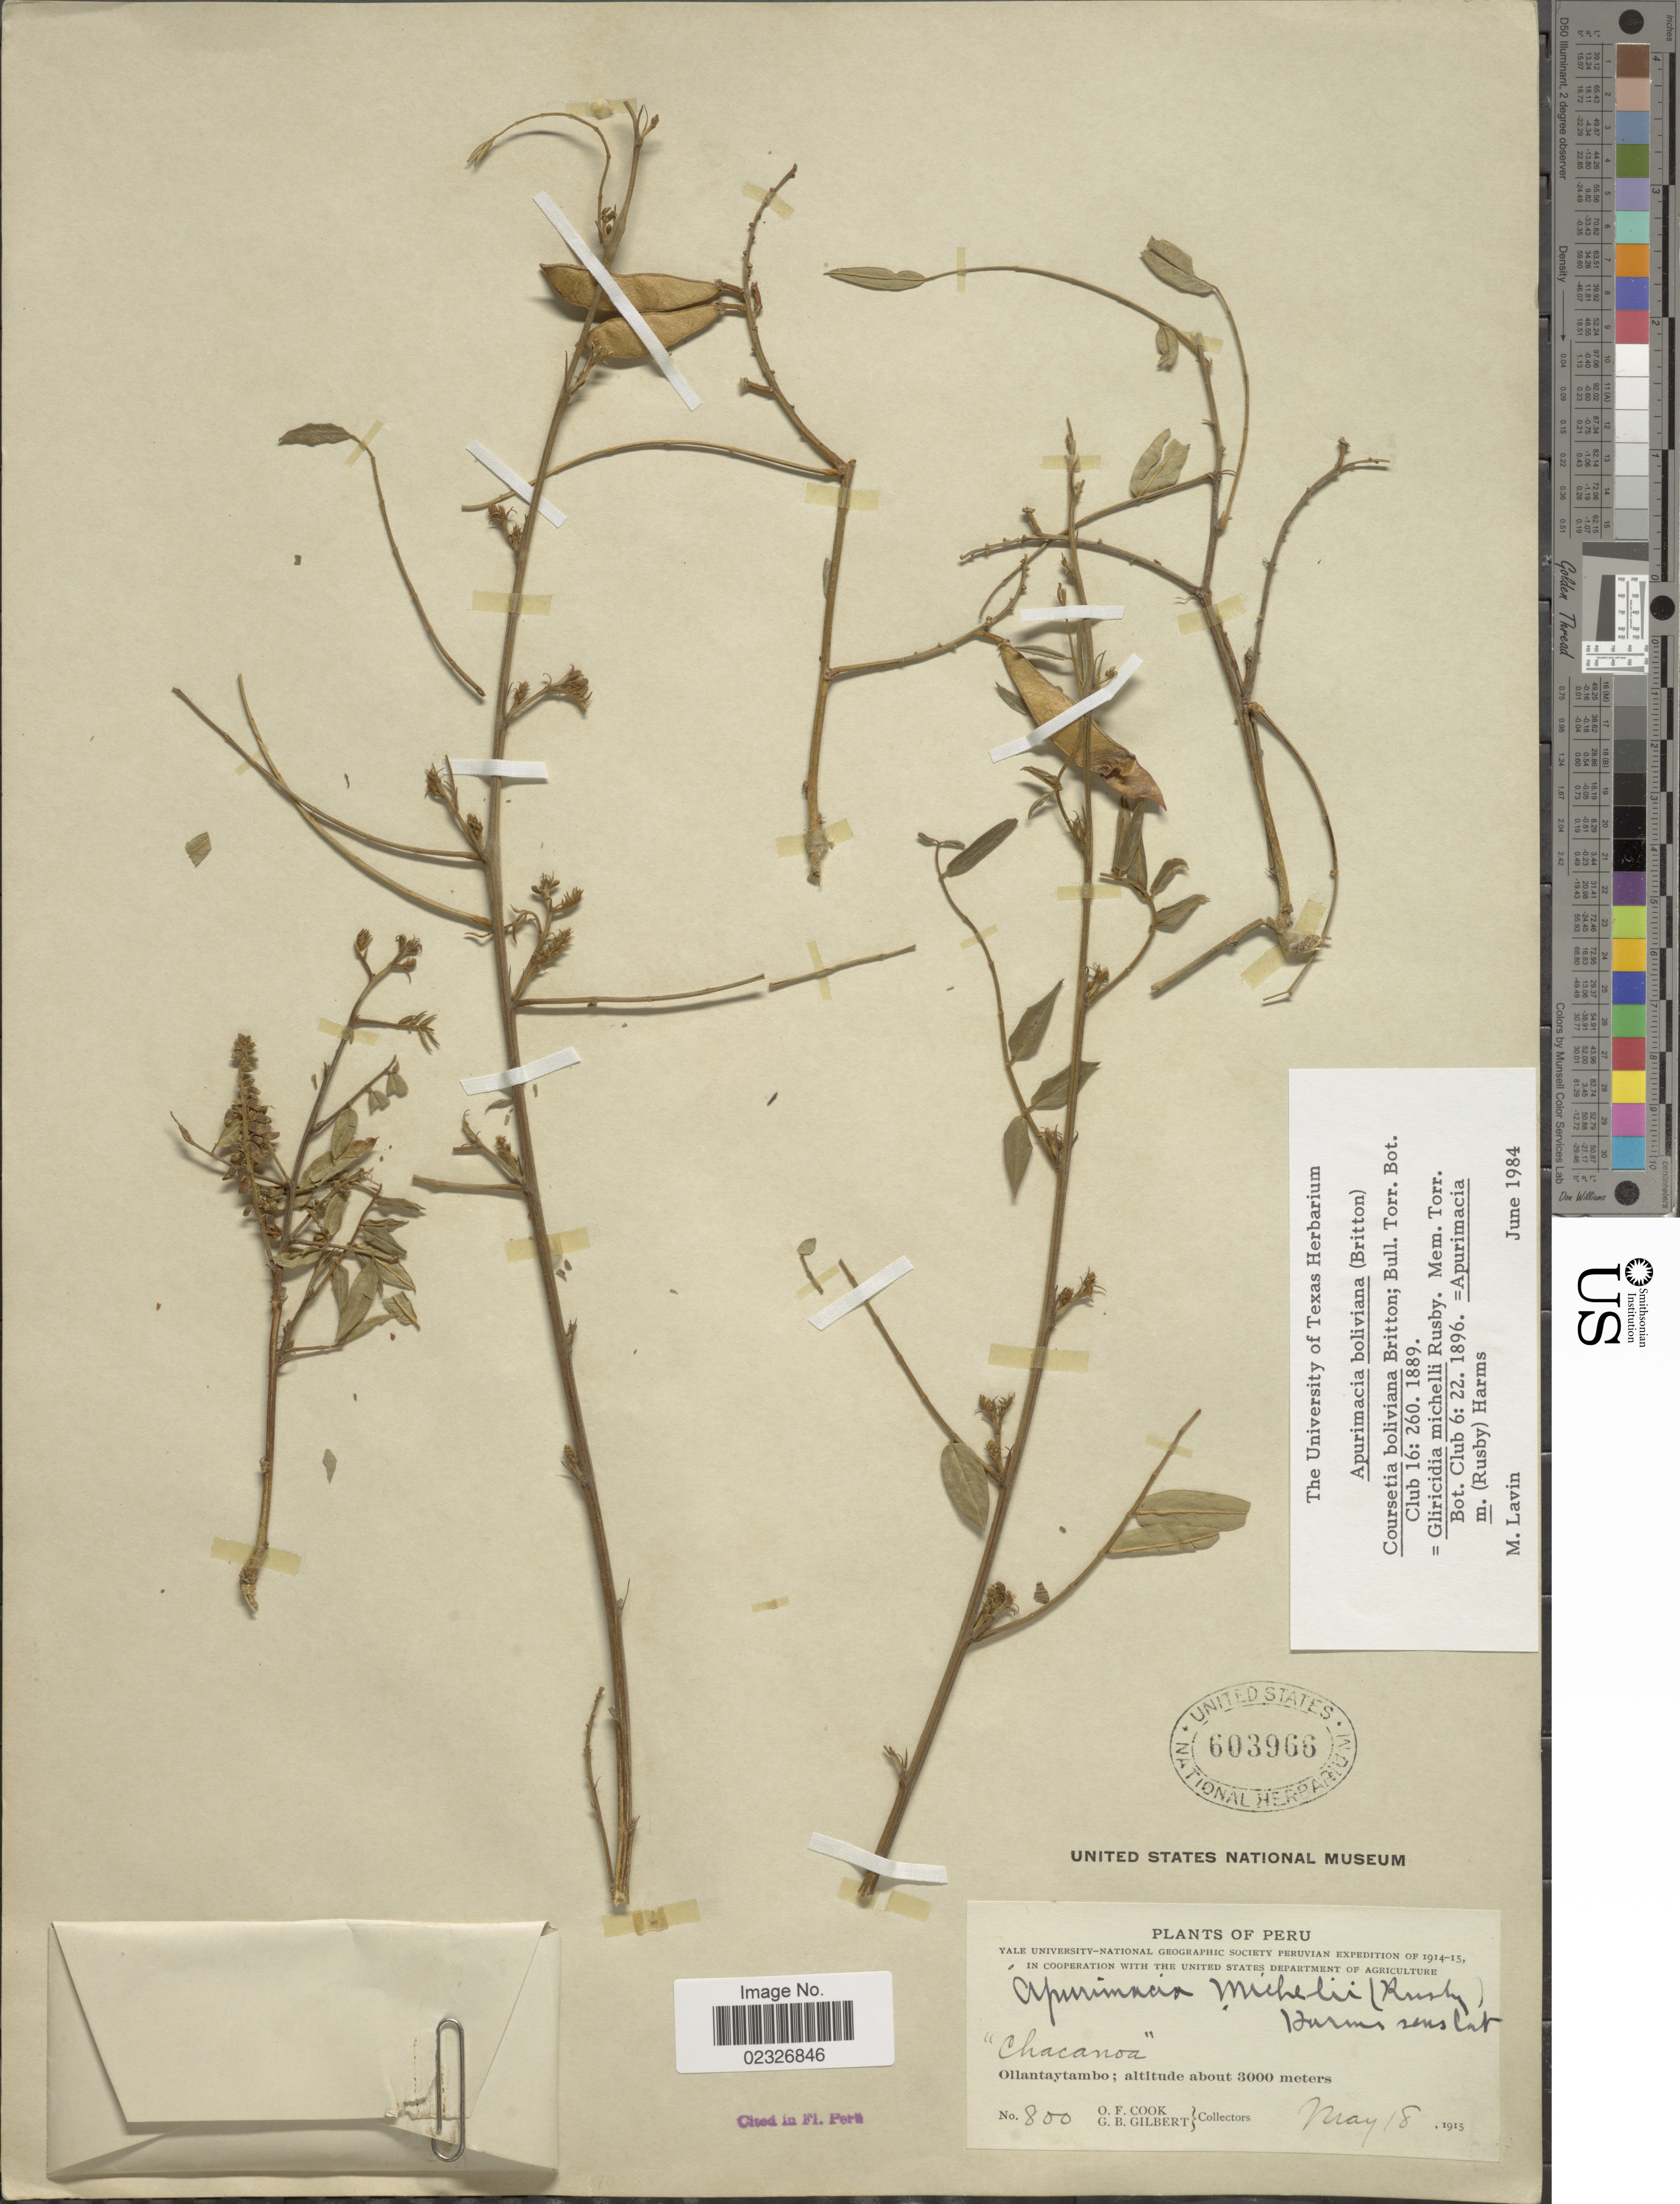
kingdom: Plantae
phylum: Tracheophyta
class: Magnoliopsida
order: Fabales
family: Fabaceae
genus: Apurimacia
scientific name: Apurimacia boliviana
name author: (Britton) Lavin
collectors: O. F. Cook & G. B. Gilbert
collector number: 800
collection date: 1915-10-18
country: Peru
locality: Ollantaytambo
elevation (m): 3000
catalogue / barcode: US 603966